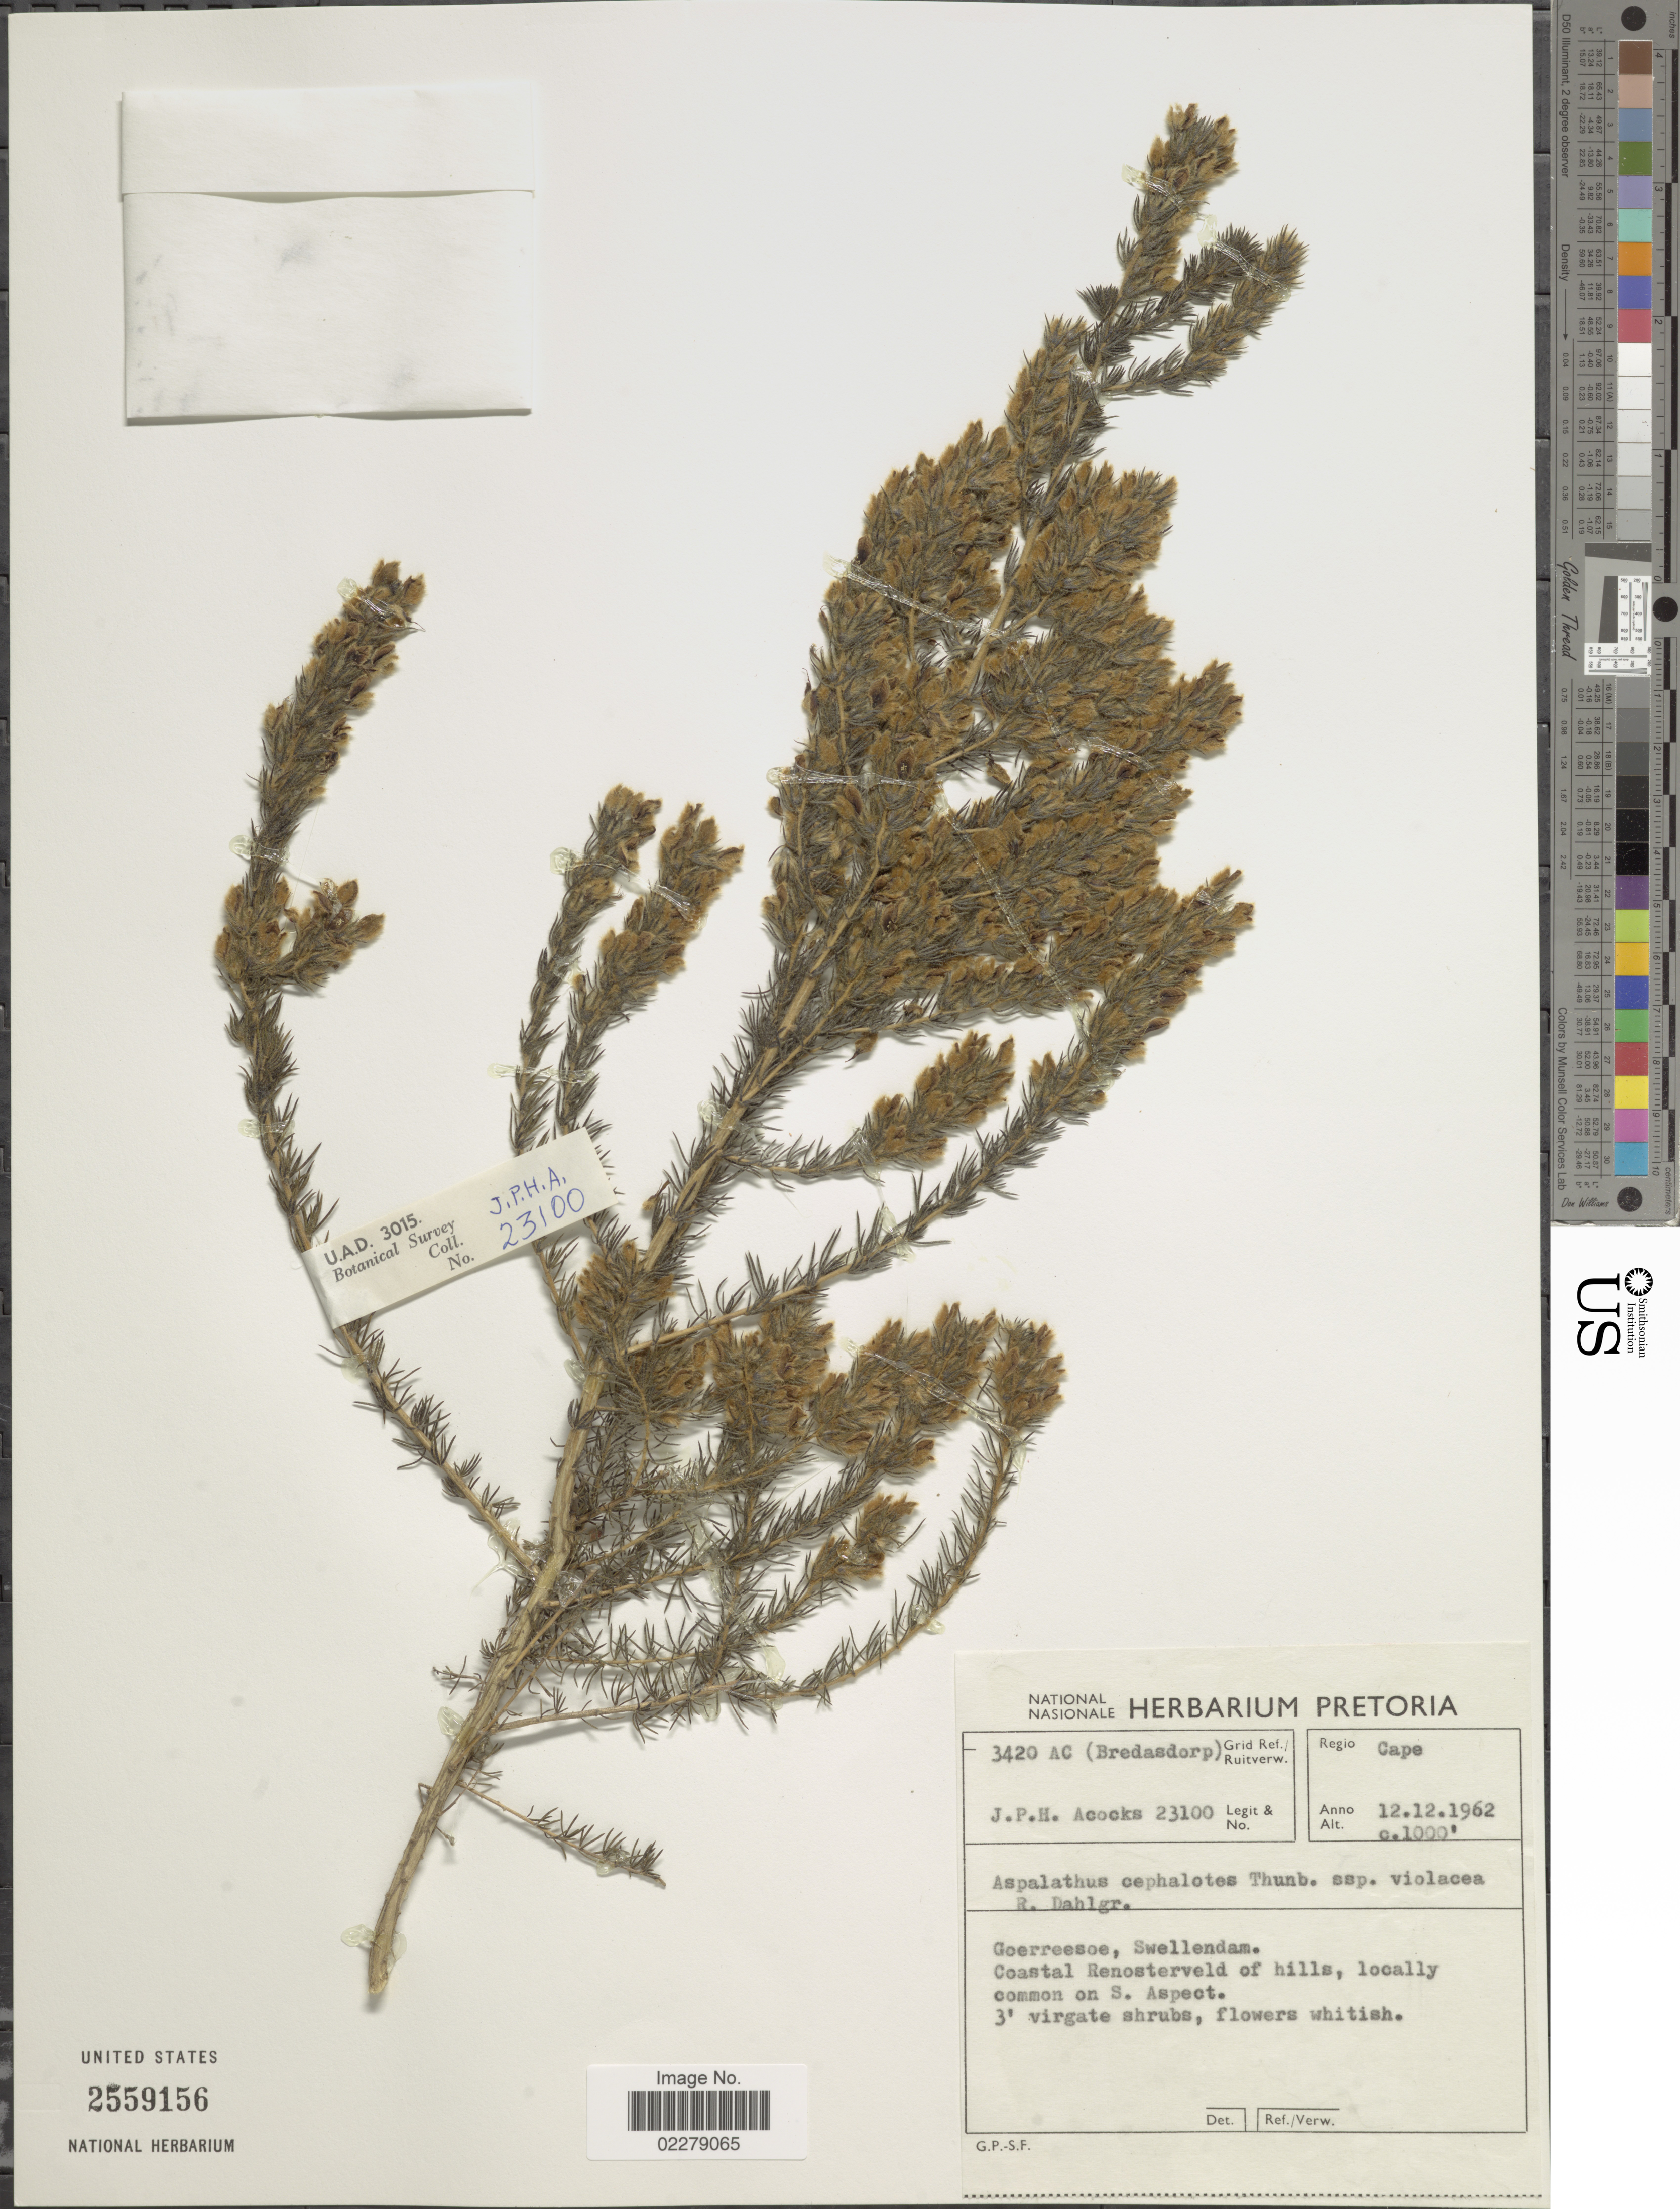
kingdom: Plantae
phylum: Tracheophyta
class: Magnoliopsida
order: Fabales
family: Fabaceae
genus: Aspalathus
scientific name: Aspalathus cephalotes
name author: Thunb.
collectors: J. P. Acocks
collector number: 23100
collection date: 1962-12-12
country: South Africa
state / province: Western Cape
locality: Regio Cape. Goerreesoe, Swellendam. Coatal Renosterveld of hills, locally common on S. Aspect.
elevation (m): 305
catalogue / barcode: US 2559156